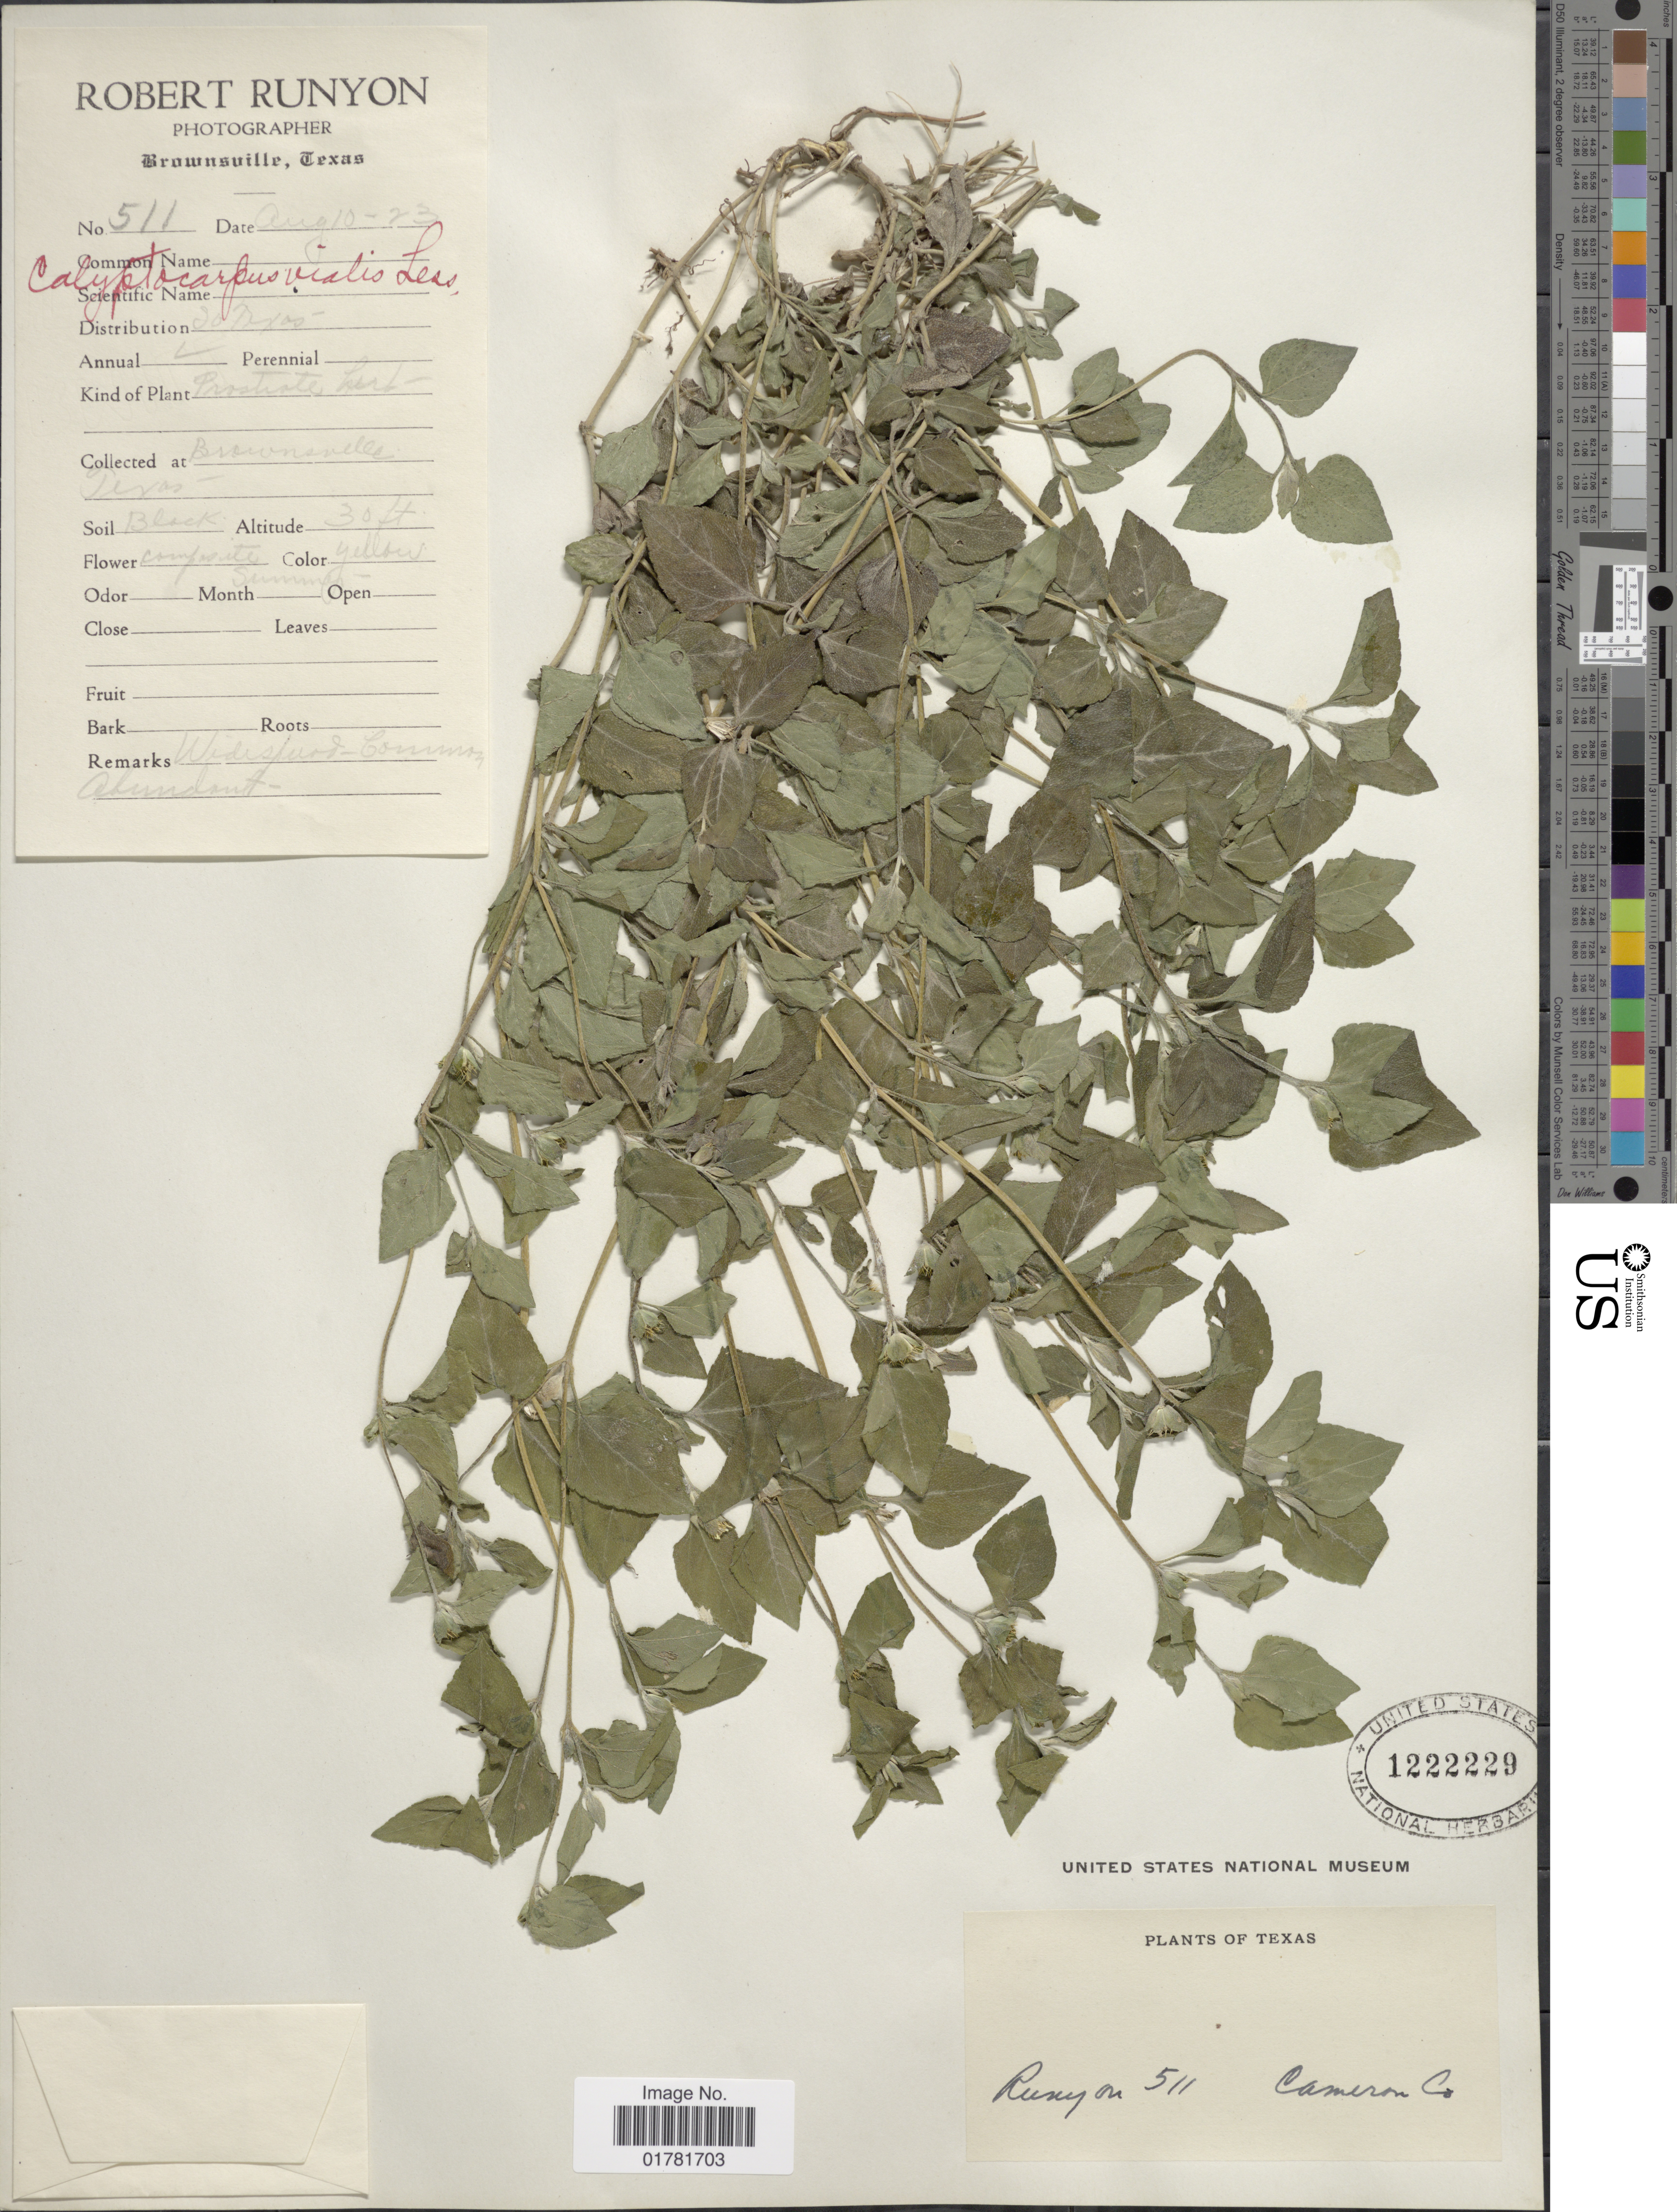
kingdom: Plantae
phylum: Tracheophyta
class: Magnoliopsida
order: Asterales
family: Asteraceae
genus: Calyptocarpus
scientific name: Calyptocarpus vialis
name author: Less.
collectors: R. Runyon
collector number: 511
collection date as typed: Transcribed d/m/y: 10/8/23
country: United States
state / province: Texas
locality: Cameron Co, Brownsville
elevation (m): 9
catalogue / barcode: US 122229